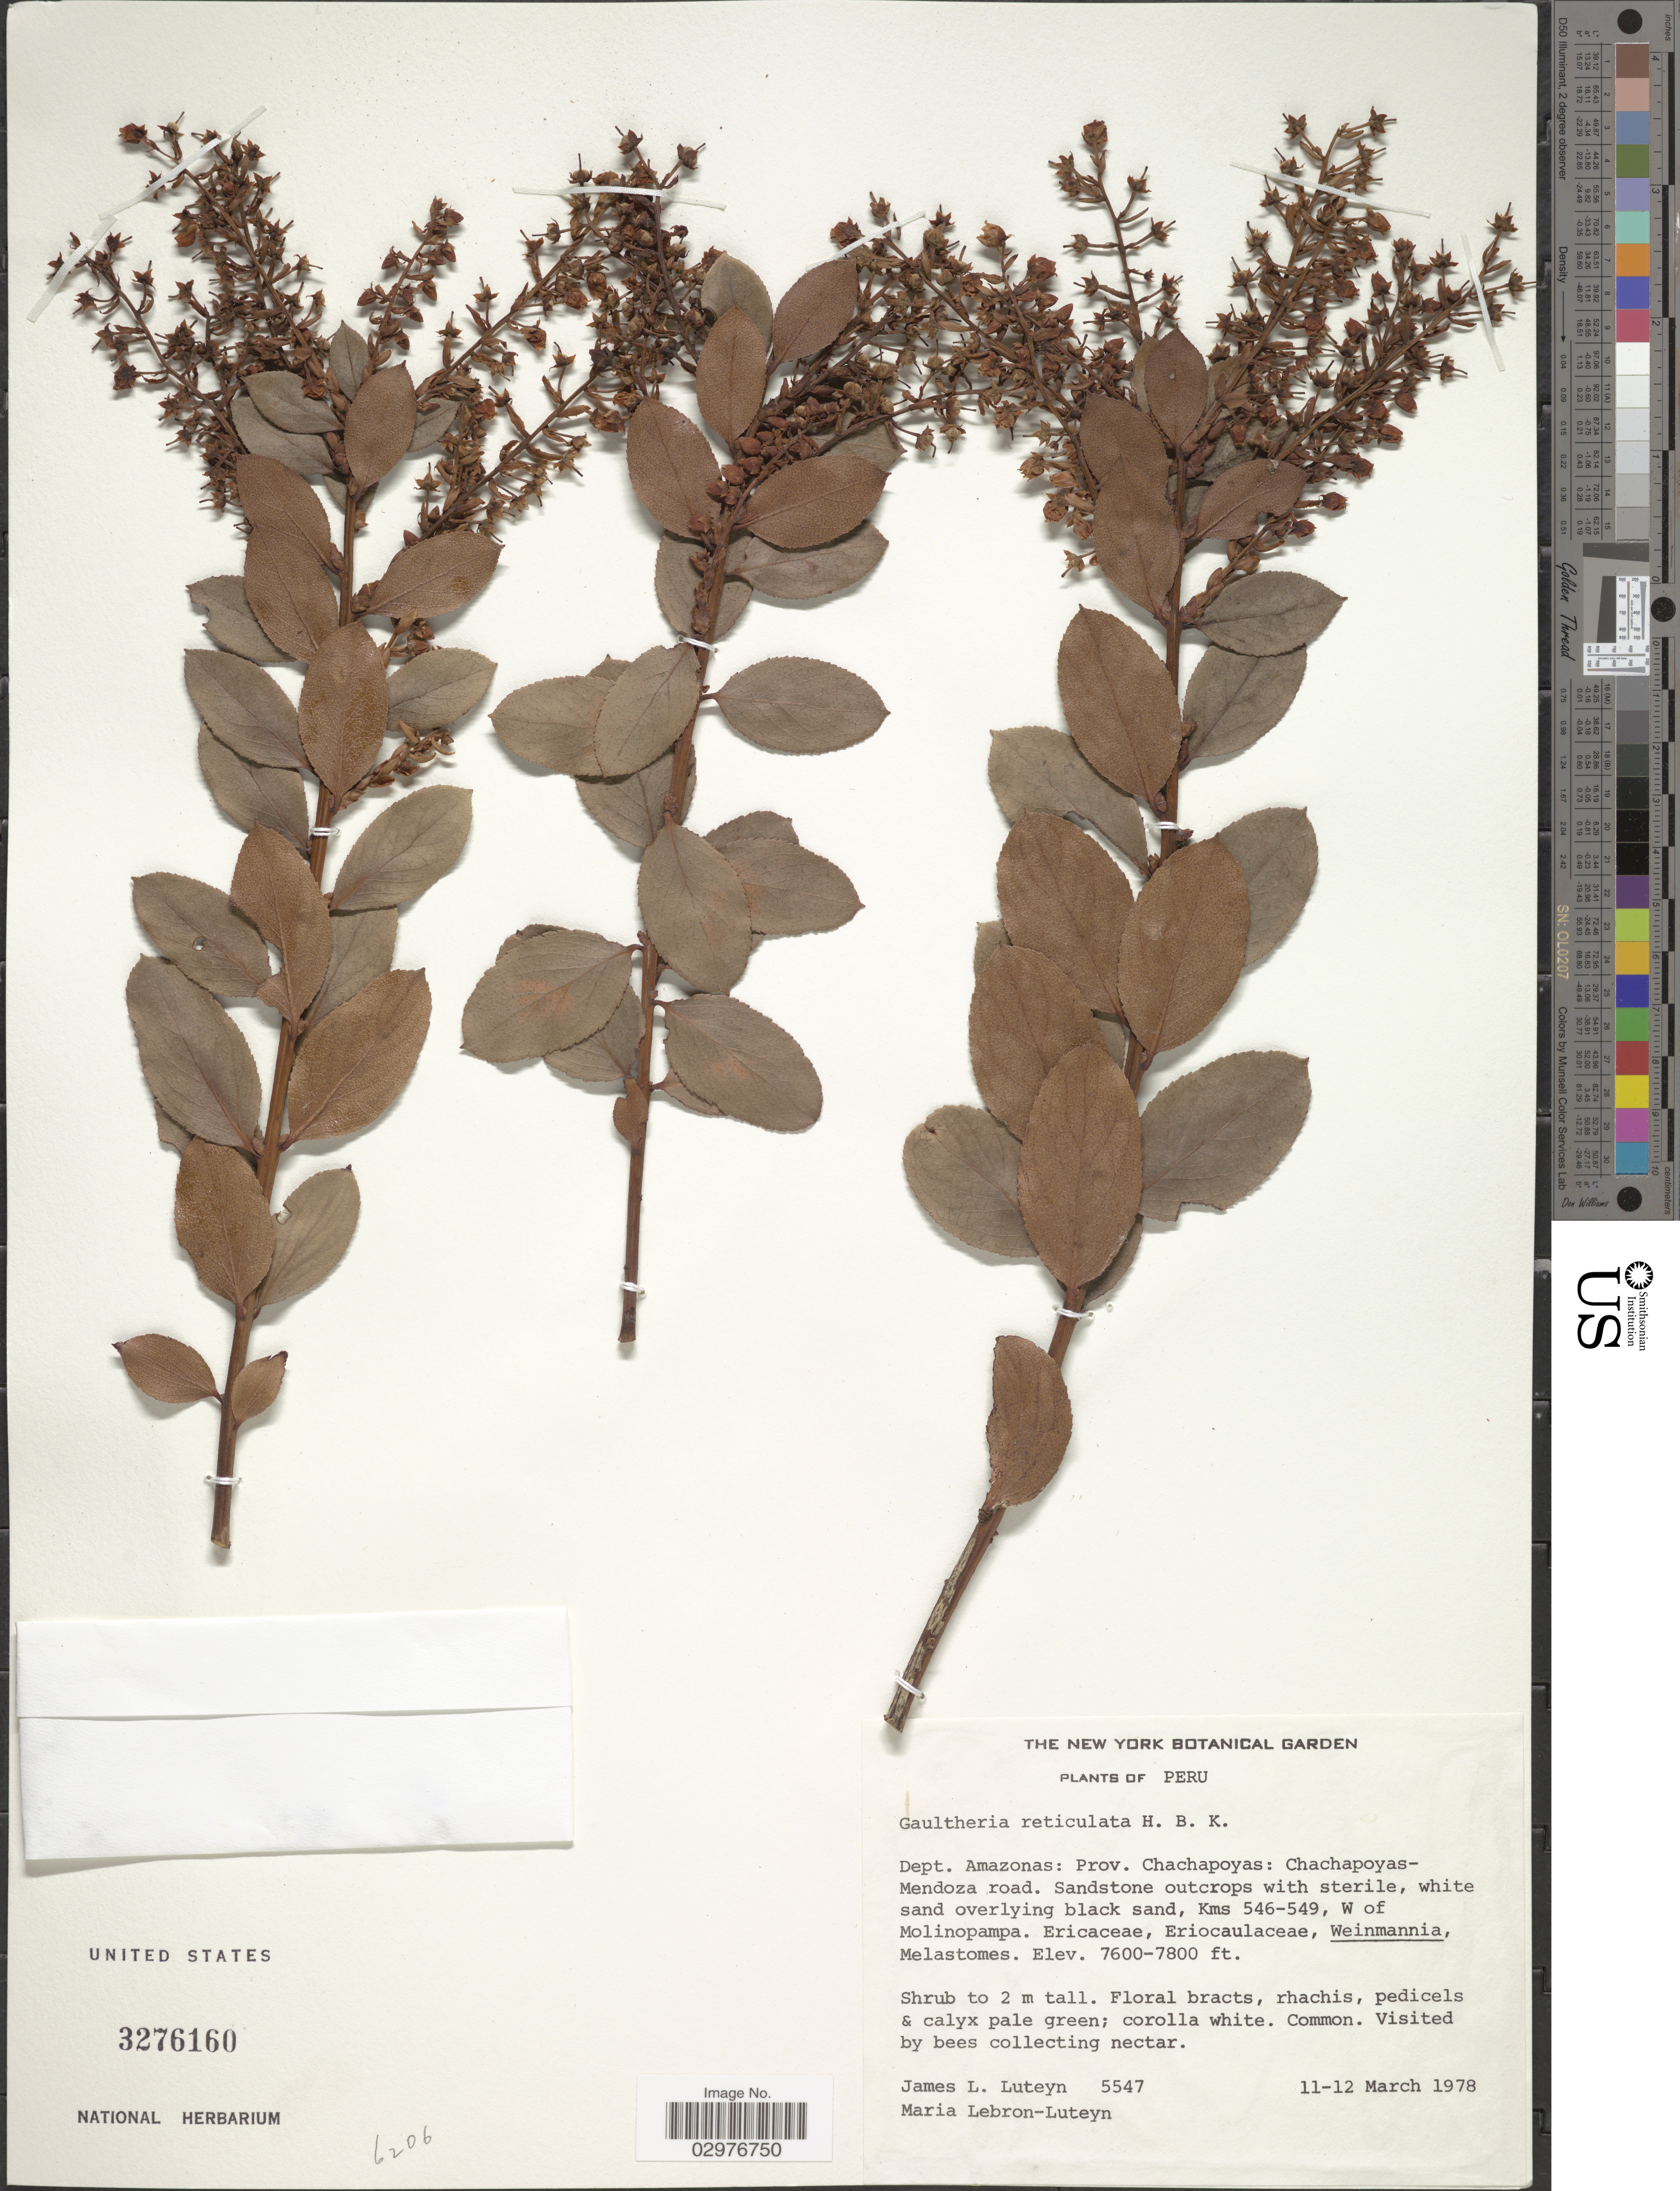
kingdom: Plantae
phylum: Tracheophyta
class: Magnoliopsida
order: Ericales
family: Ericaceae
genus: Gaultheria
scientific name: Gaultheria reticulata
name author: Kunth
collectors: J. Luteyn & M. L. Lebrón-Luteyn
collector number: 5547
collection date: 1978-03-11/1978-03-12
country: Peru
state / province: Amazonas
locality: Dept. Amazonas: Prov. Chachapoyas: Chachapoyas-Mendoza road. Kms 546-549, W of Molinopampa.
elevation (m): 2316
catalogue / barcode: US 3276160